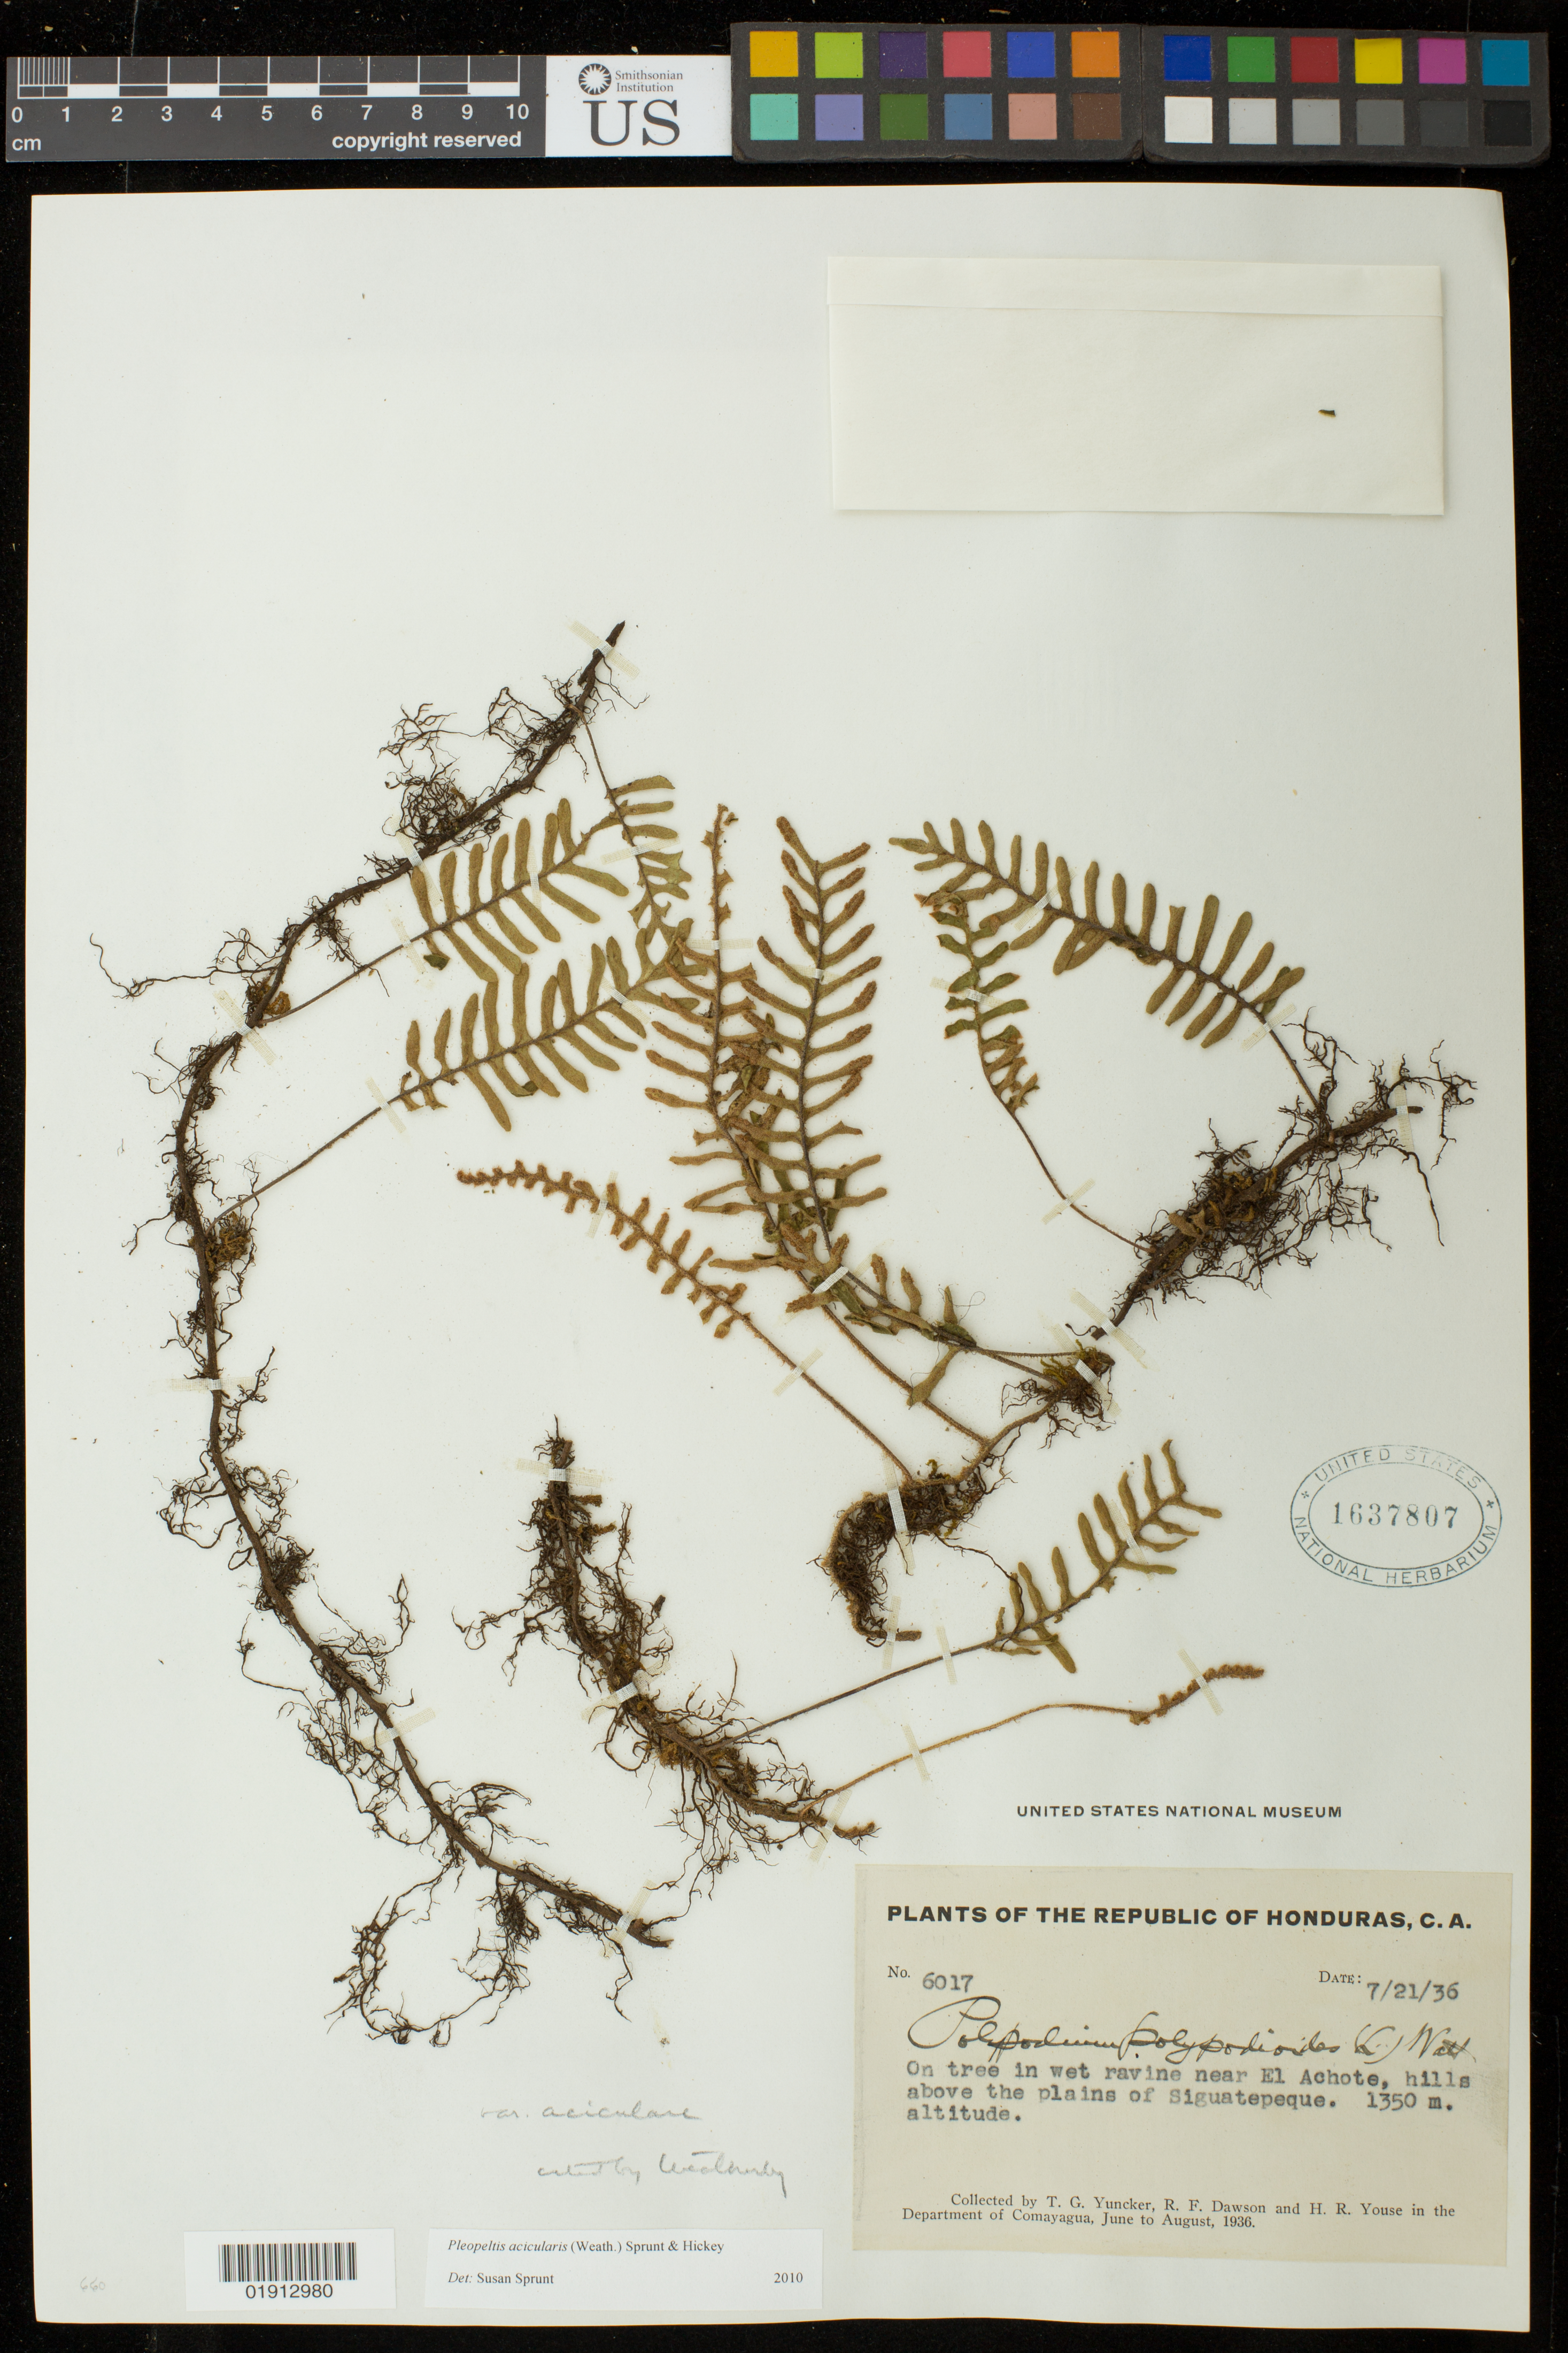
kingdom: Plantae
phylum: Tracheophyta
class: Polypodiopsida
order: Polypodiales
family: Polypodiaceae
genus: Pleopeltis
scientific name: Pleopeltis acicularis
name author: (Weath.) A.R. Sm. & Krömer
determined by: Sprunt, S. V.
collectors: T. G. Yuncker, R. F. Dawson & H. Youse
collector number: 6017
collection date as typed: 21 Jul 1936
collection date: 1936-07-21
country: Honduras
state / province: Comayagua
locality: Near El Achote, hills above the plains of Siguatepeque.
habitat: On tree in wet ravine.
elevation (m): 1350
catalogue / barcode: US 1637807